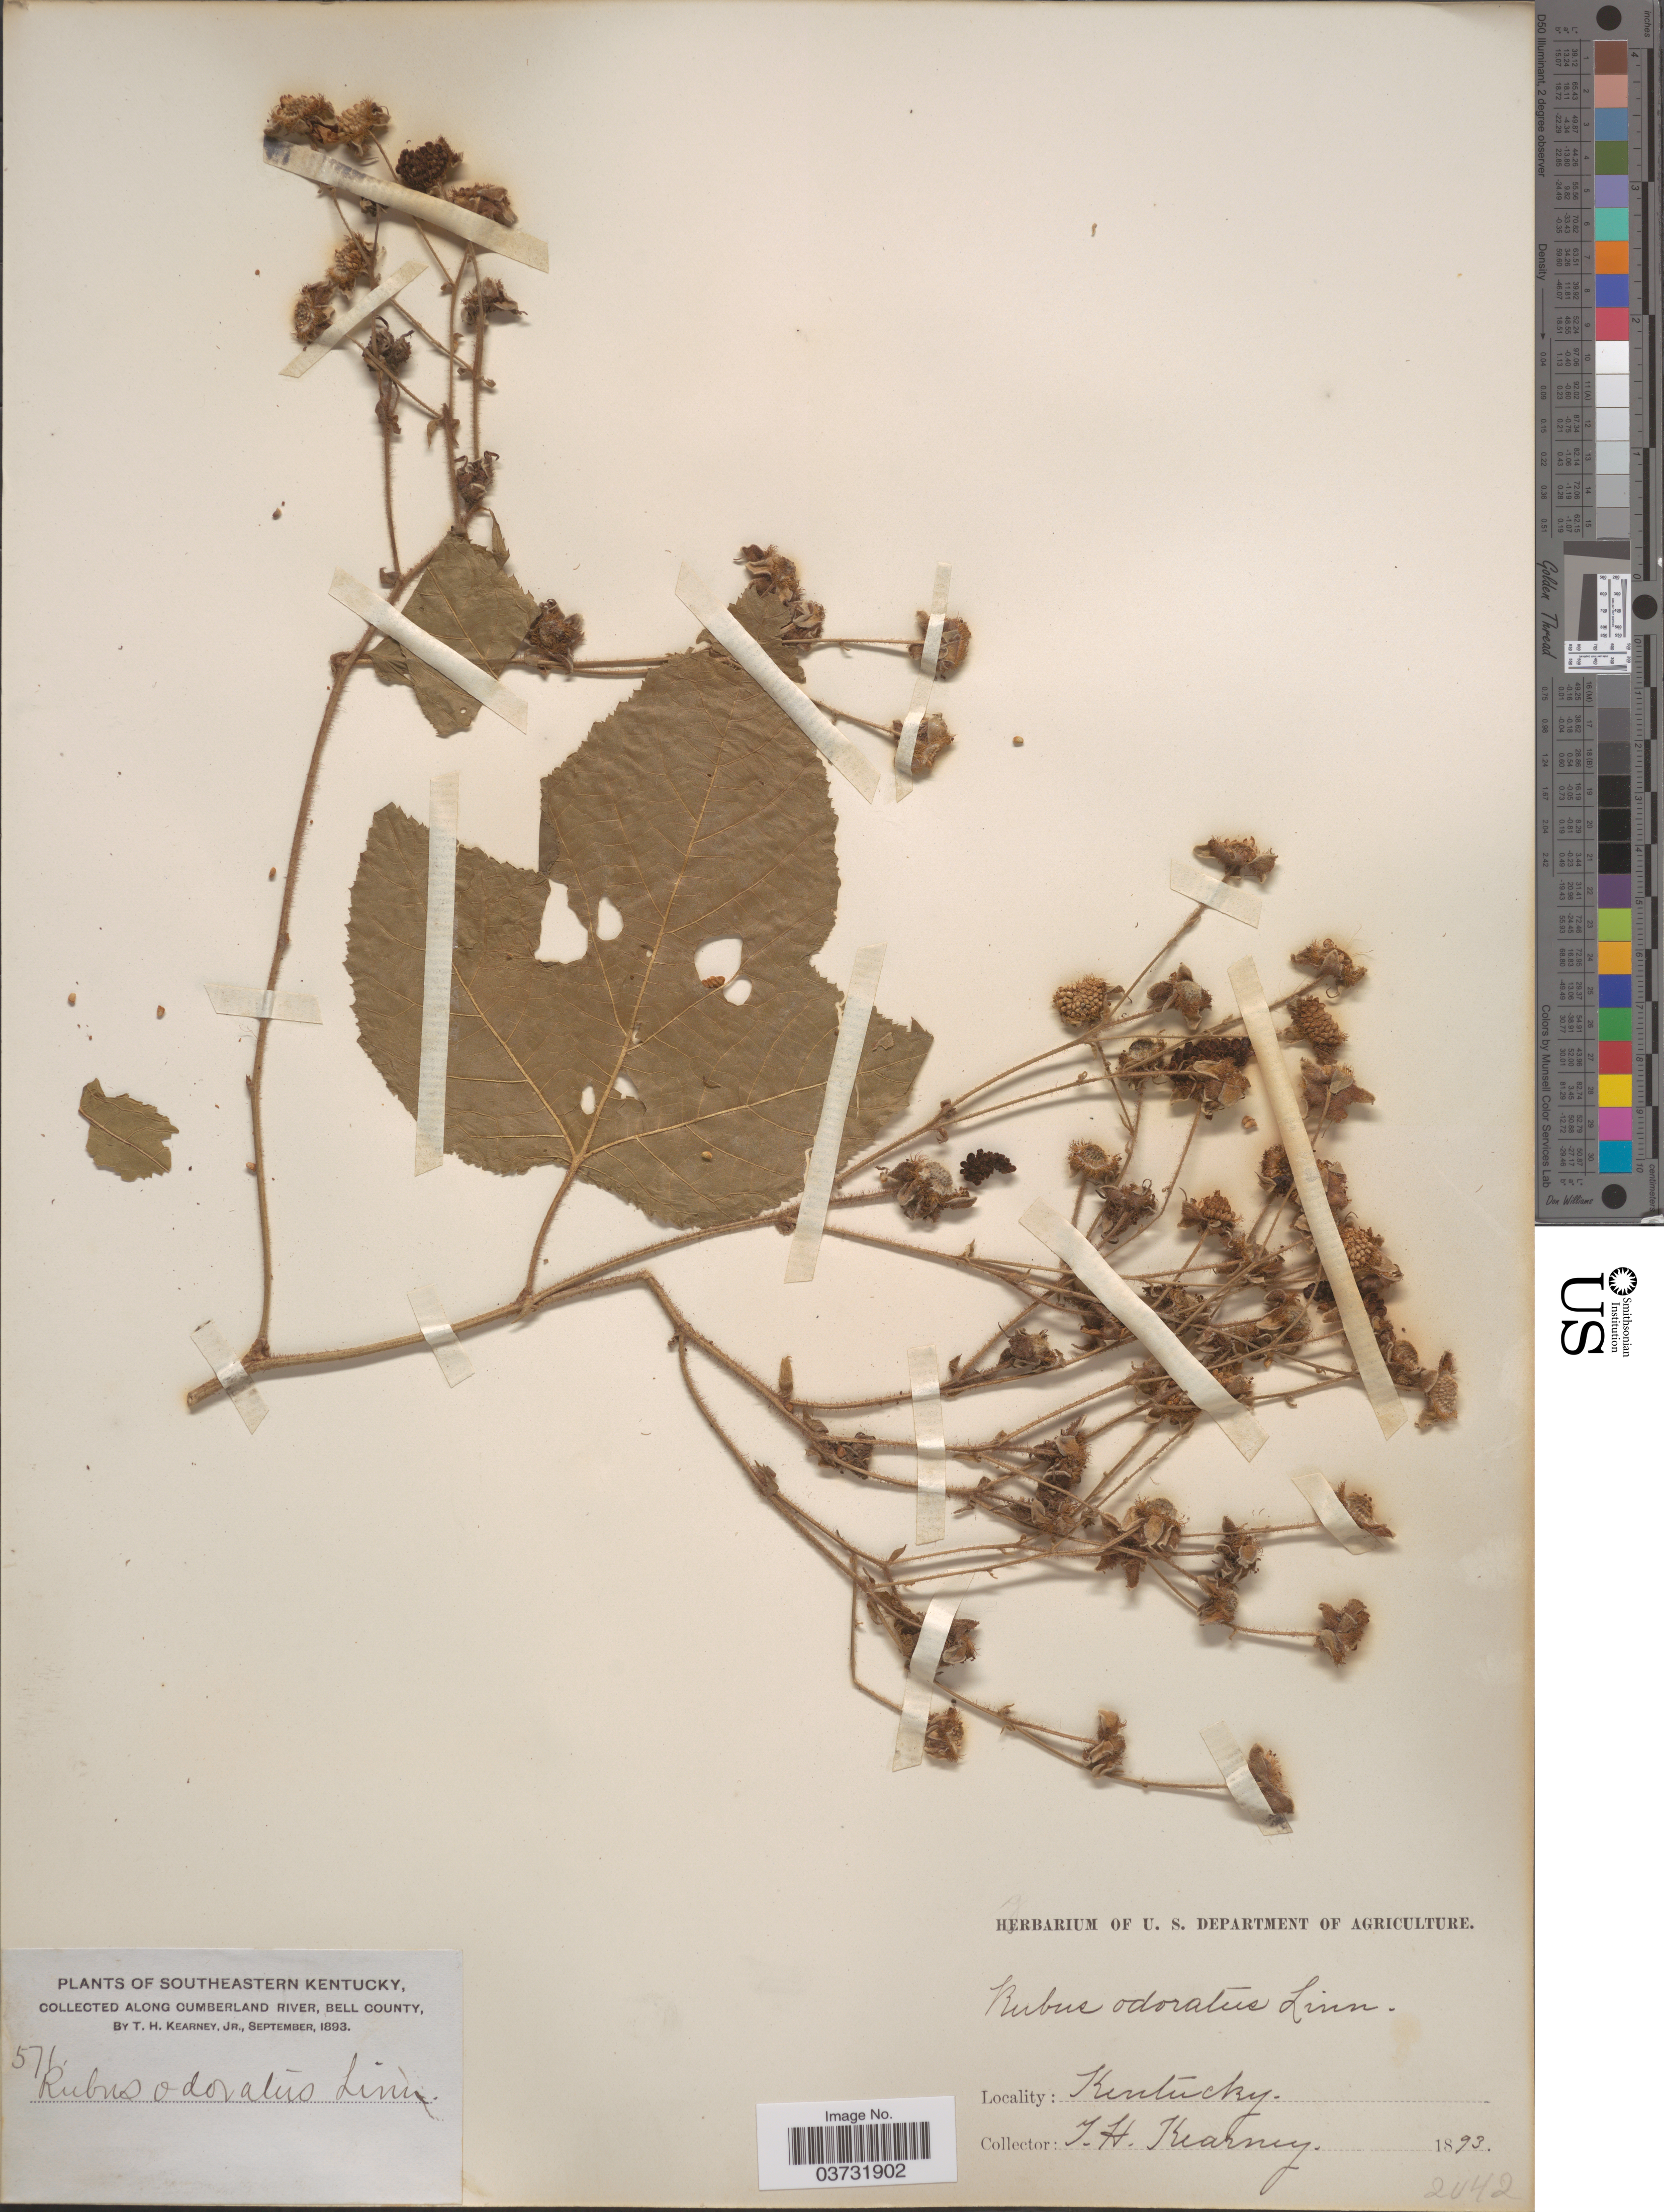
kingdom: Plantae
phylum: Tracheophyta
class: Magnoliopsida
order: Rosales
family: Rosaceae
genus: Rubus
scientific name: Rubus odoratus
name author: L.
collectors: T. H. Kearney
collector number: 571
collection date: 1893-09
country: United States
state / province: Kentucky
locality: Southeastern Kentucky. Along Cumberland River, Bell County.